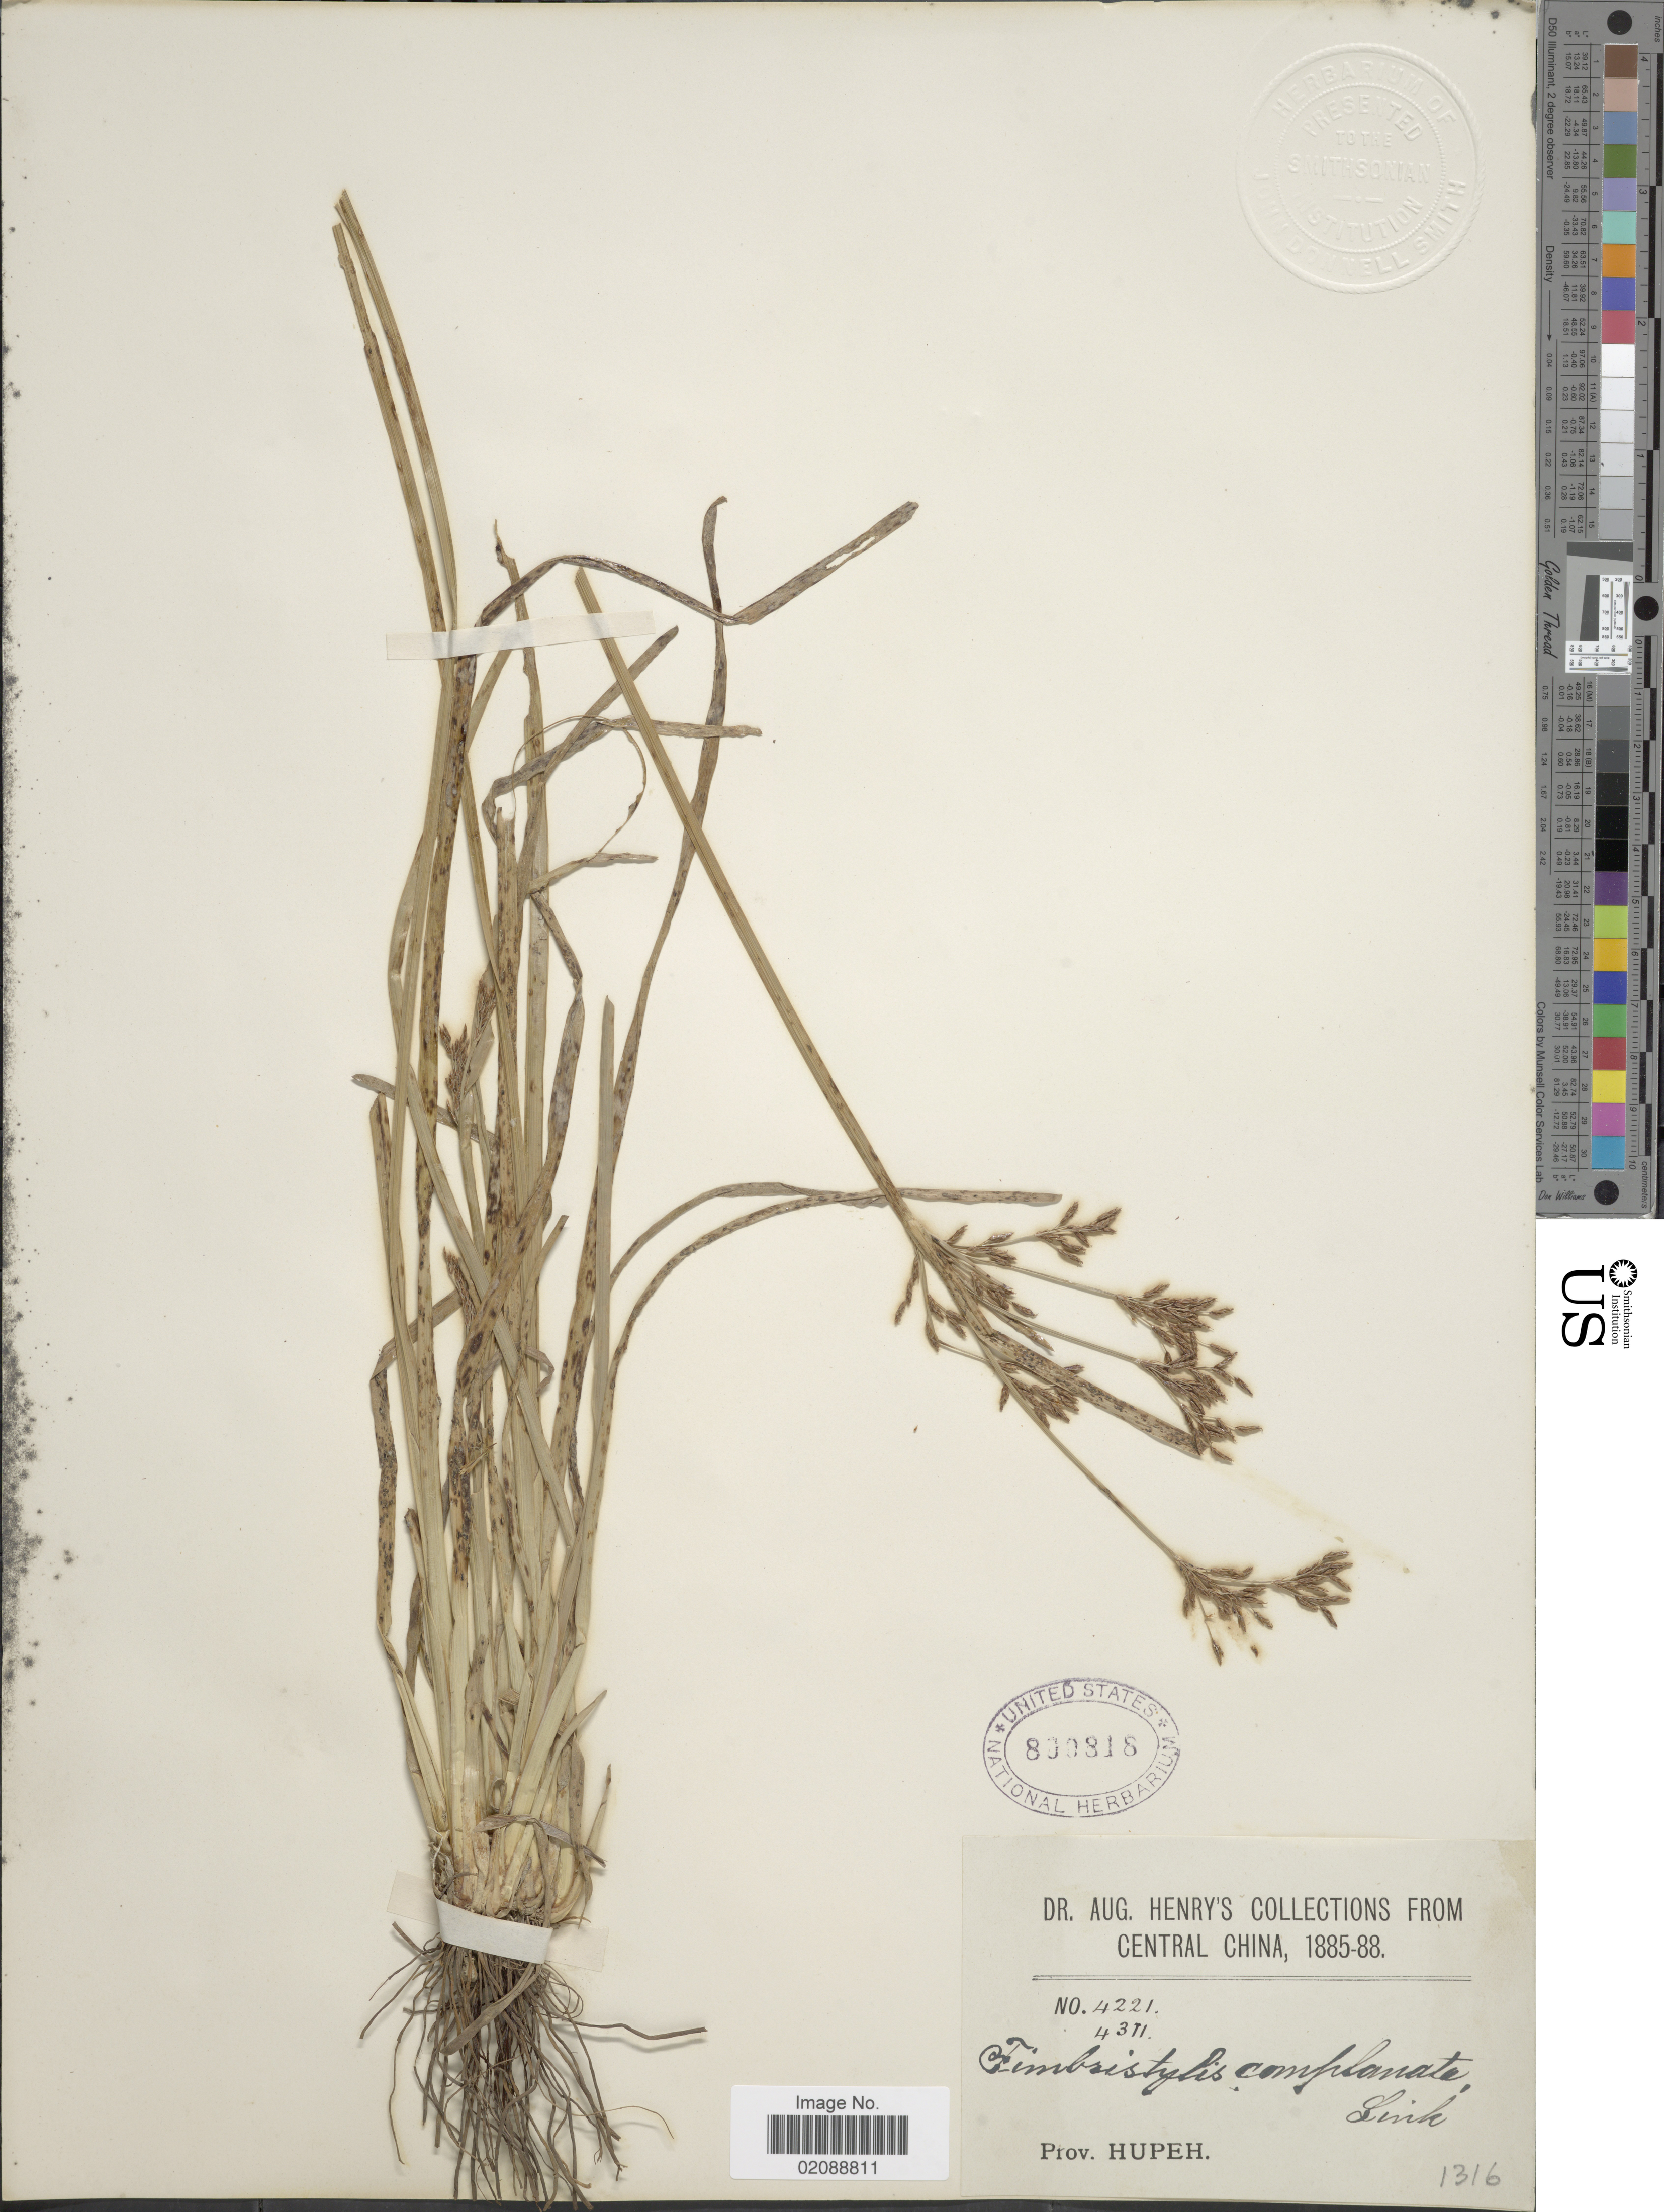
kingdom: Plantae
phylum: Tracheophyta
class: Liliopsida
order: Poales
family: Cyperaceae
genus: Fimbristylis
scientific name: Fimbristylis complanata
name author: (Retz.) Link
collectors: A. Henry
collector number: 4221/4311?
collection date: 1885/1888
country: China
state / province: Hubei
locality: Prov. Hupeh, Central China.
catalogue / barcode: US 800818